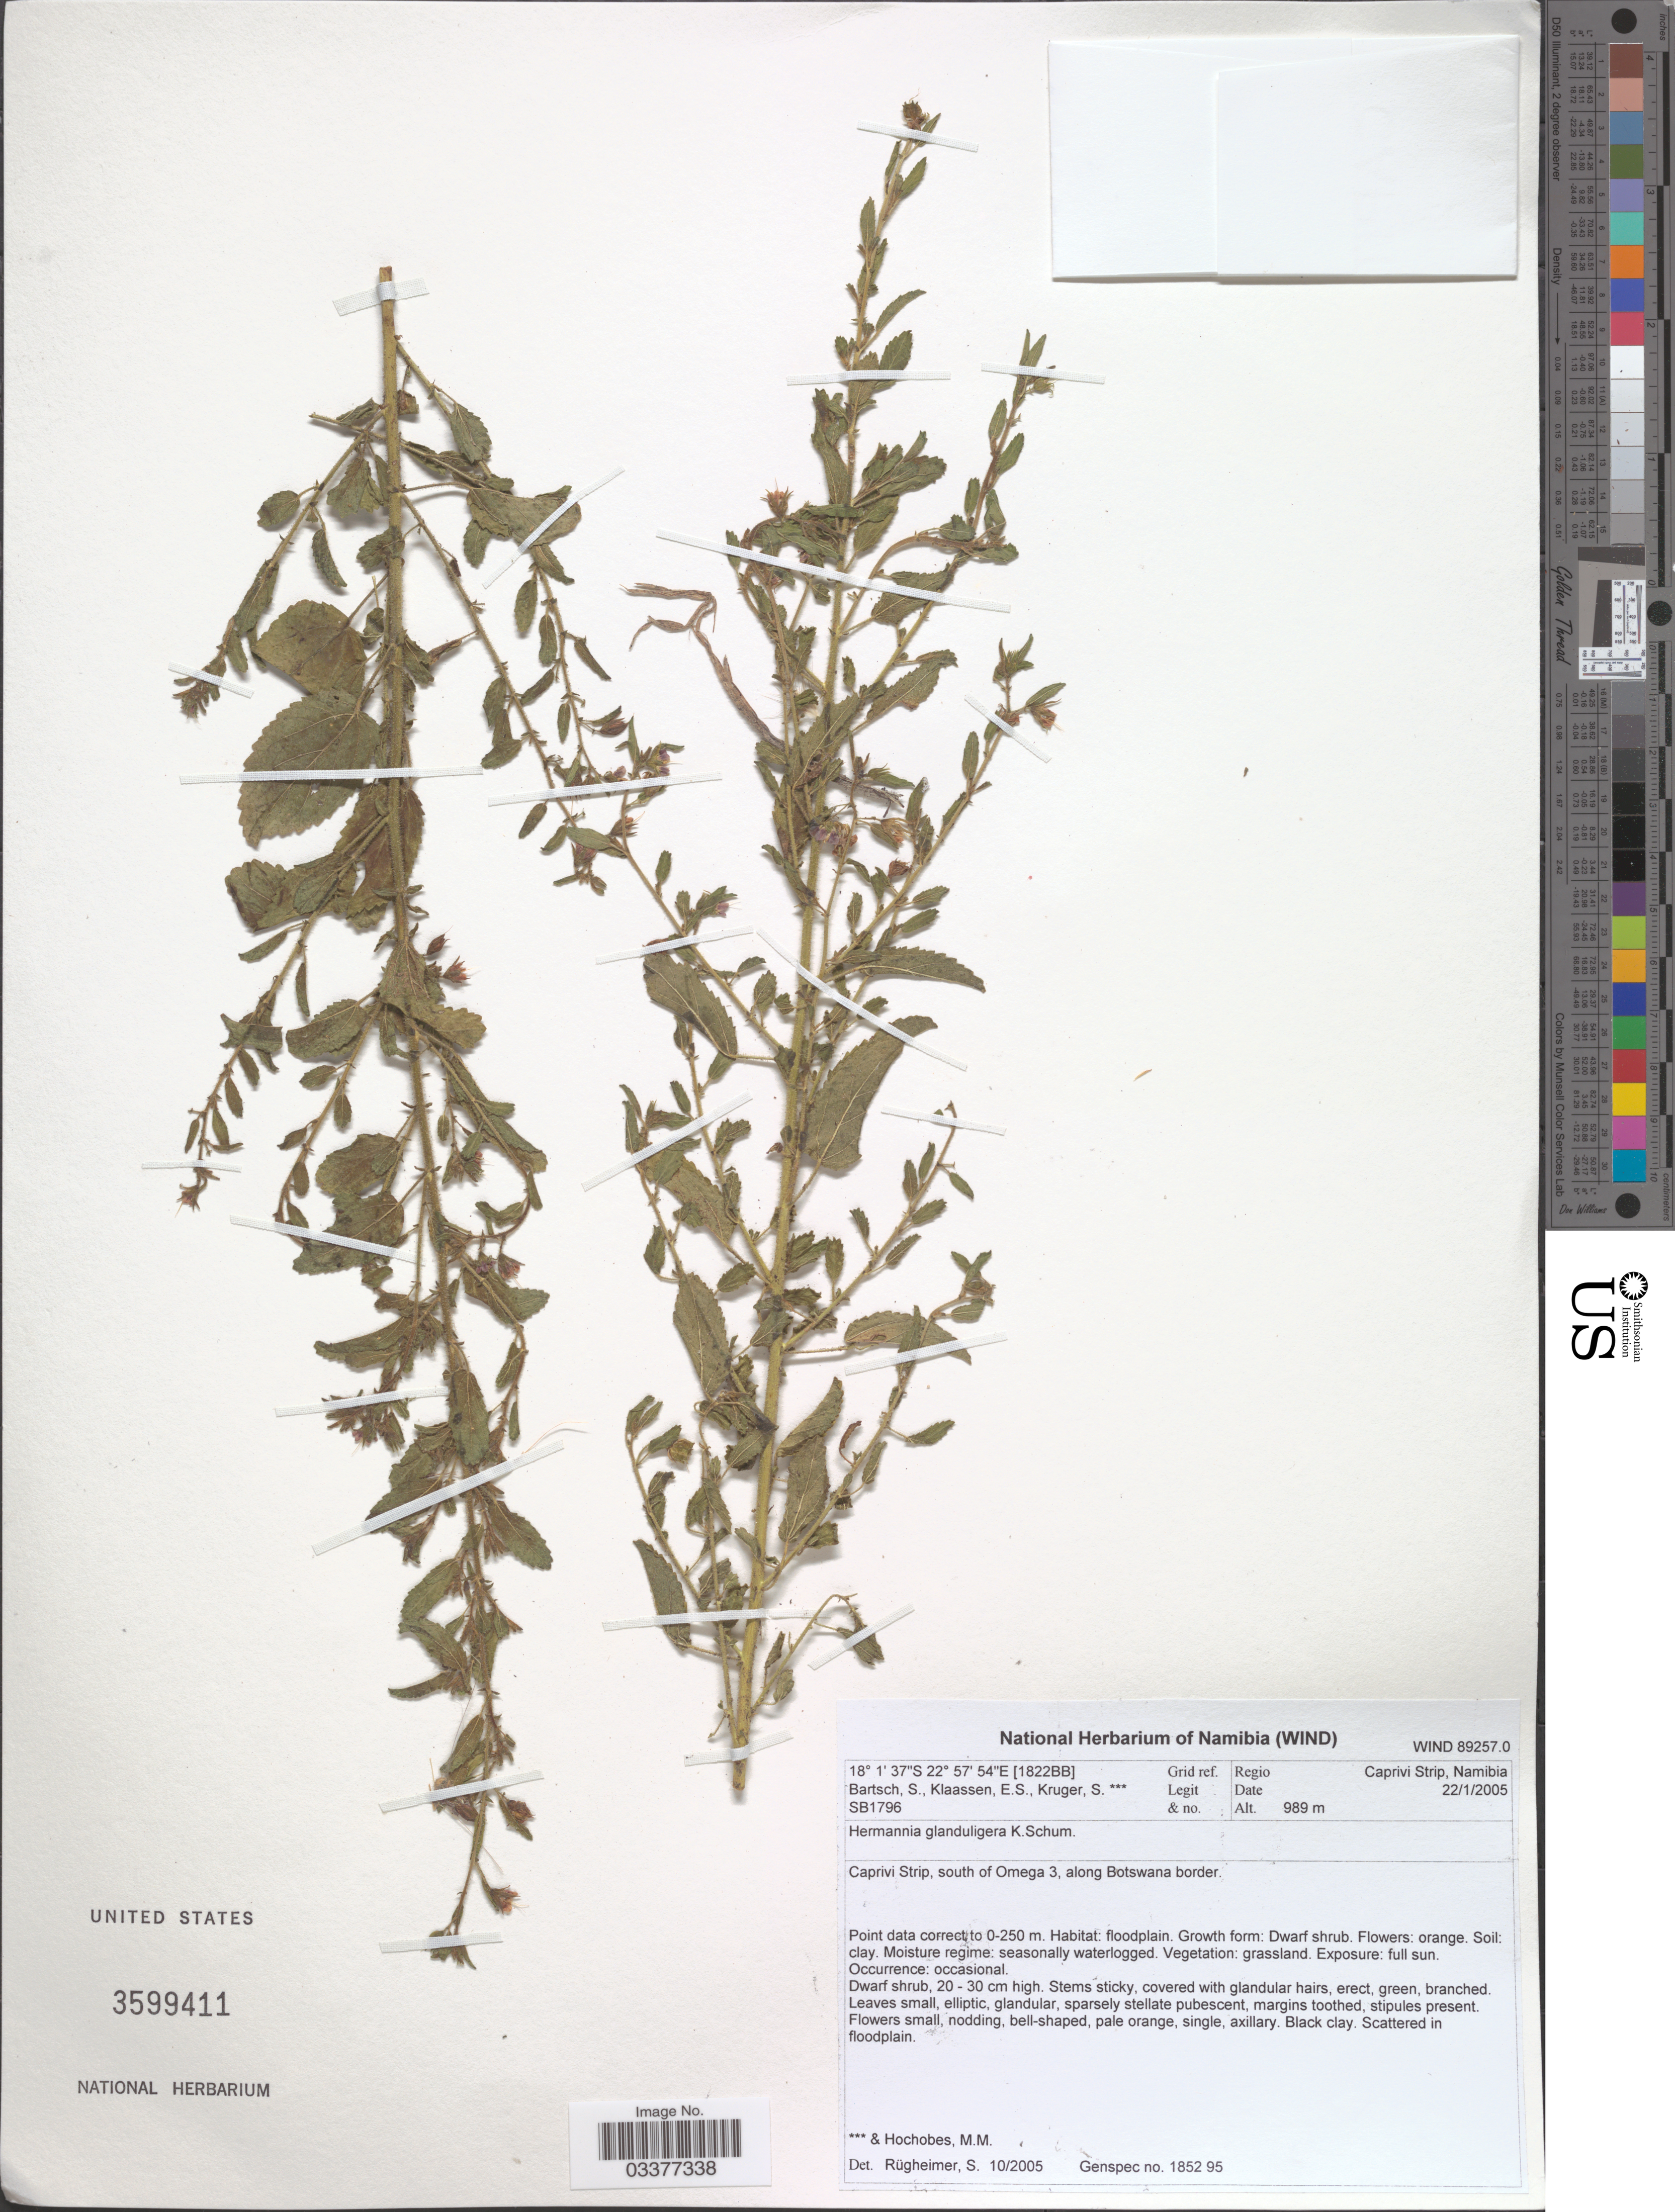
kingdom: Plantae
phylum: Tracheophyta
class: Magnoliopsida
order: Malvales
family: Malvaceae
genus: Hermannia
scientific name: Hermannia glanduligera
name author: K. Schum.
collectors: S. Bartsch, E. S. Klaassen, S. Kruger & M. Hochobes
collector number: SB1796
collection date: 2005-01-22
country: Namibia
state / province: Caprivi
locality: Grid ref. [1822BB]. Regio Caprivi Strip, Namibia. Caprivi Strip, south of Omega 3, along Botswana border.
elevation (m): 989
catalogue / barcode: US 3599411